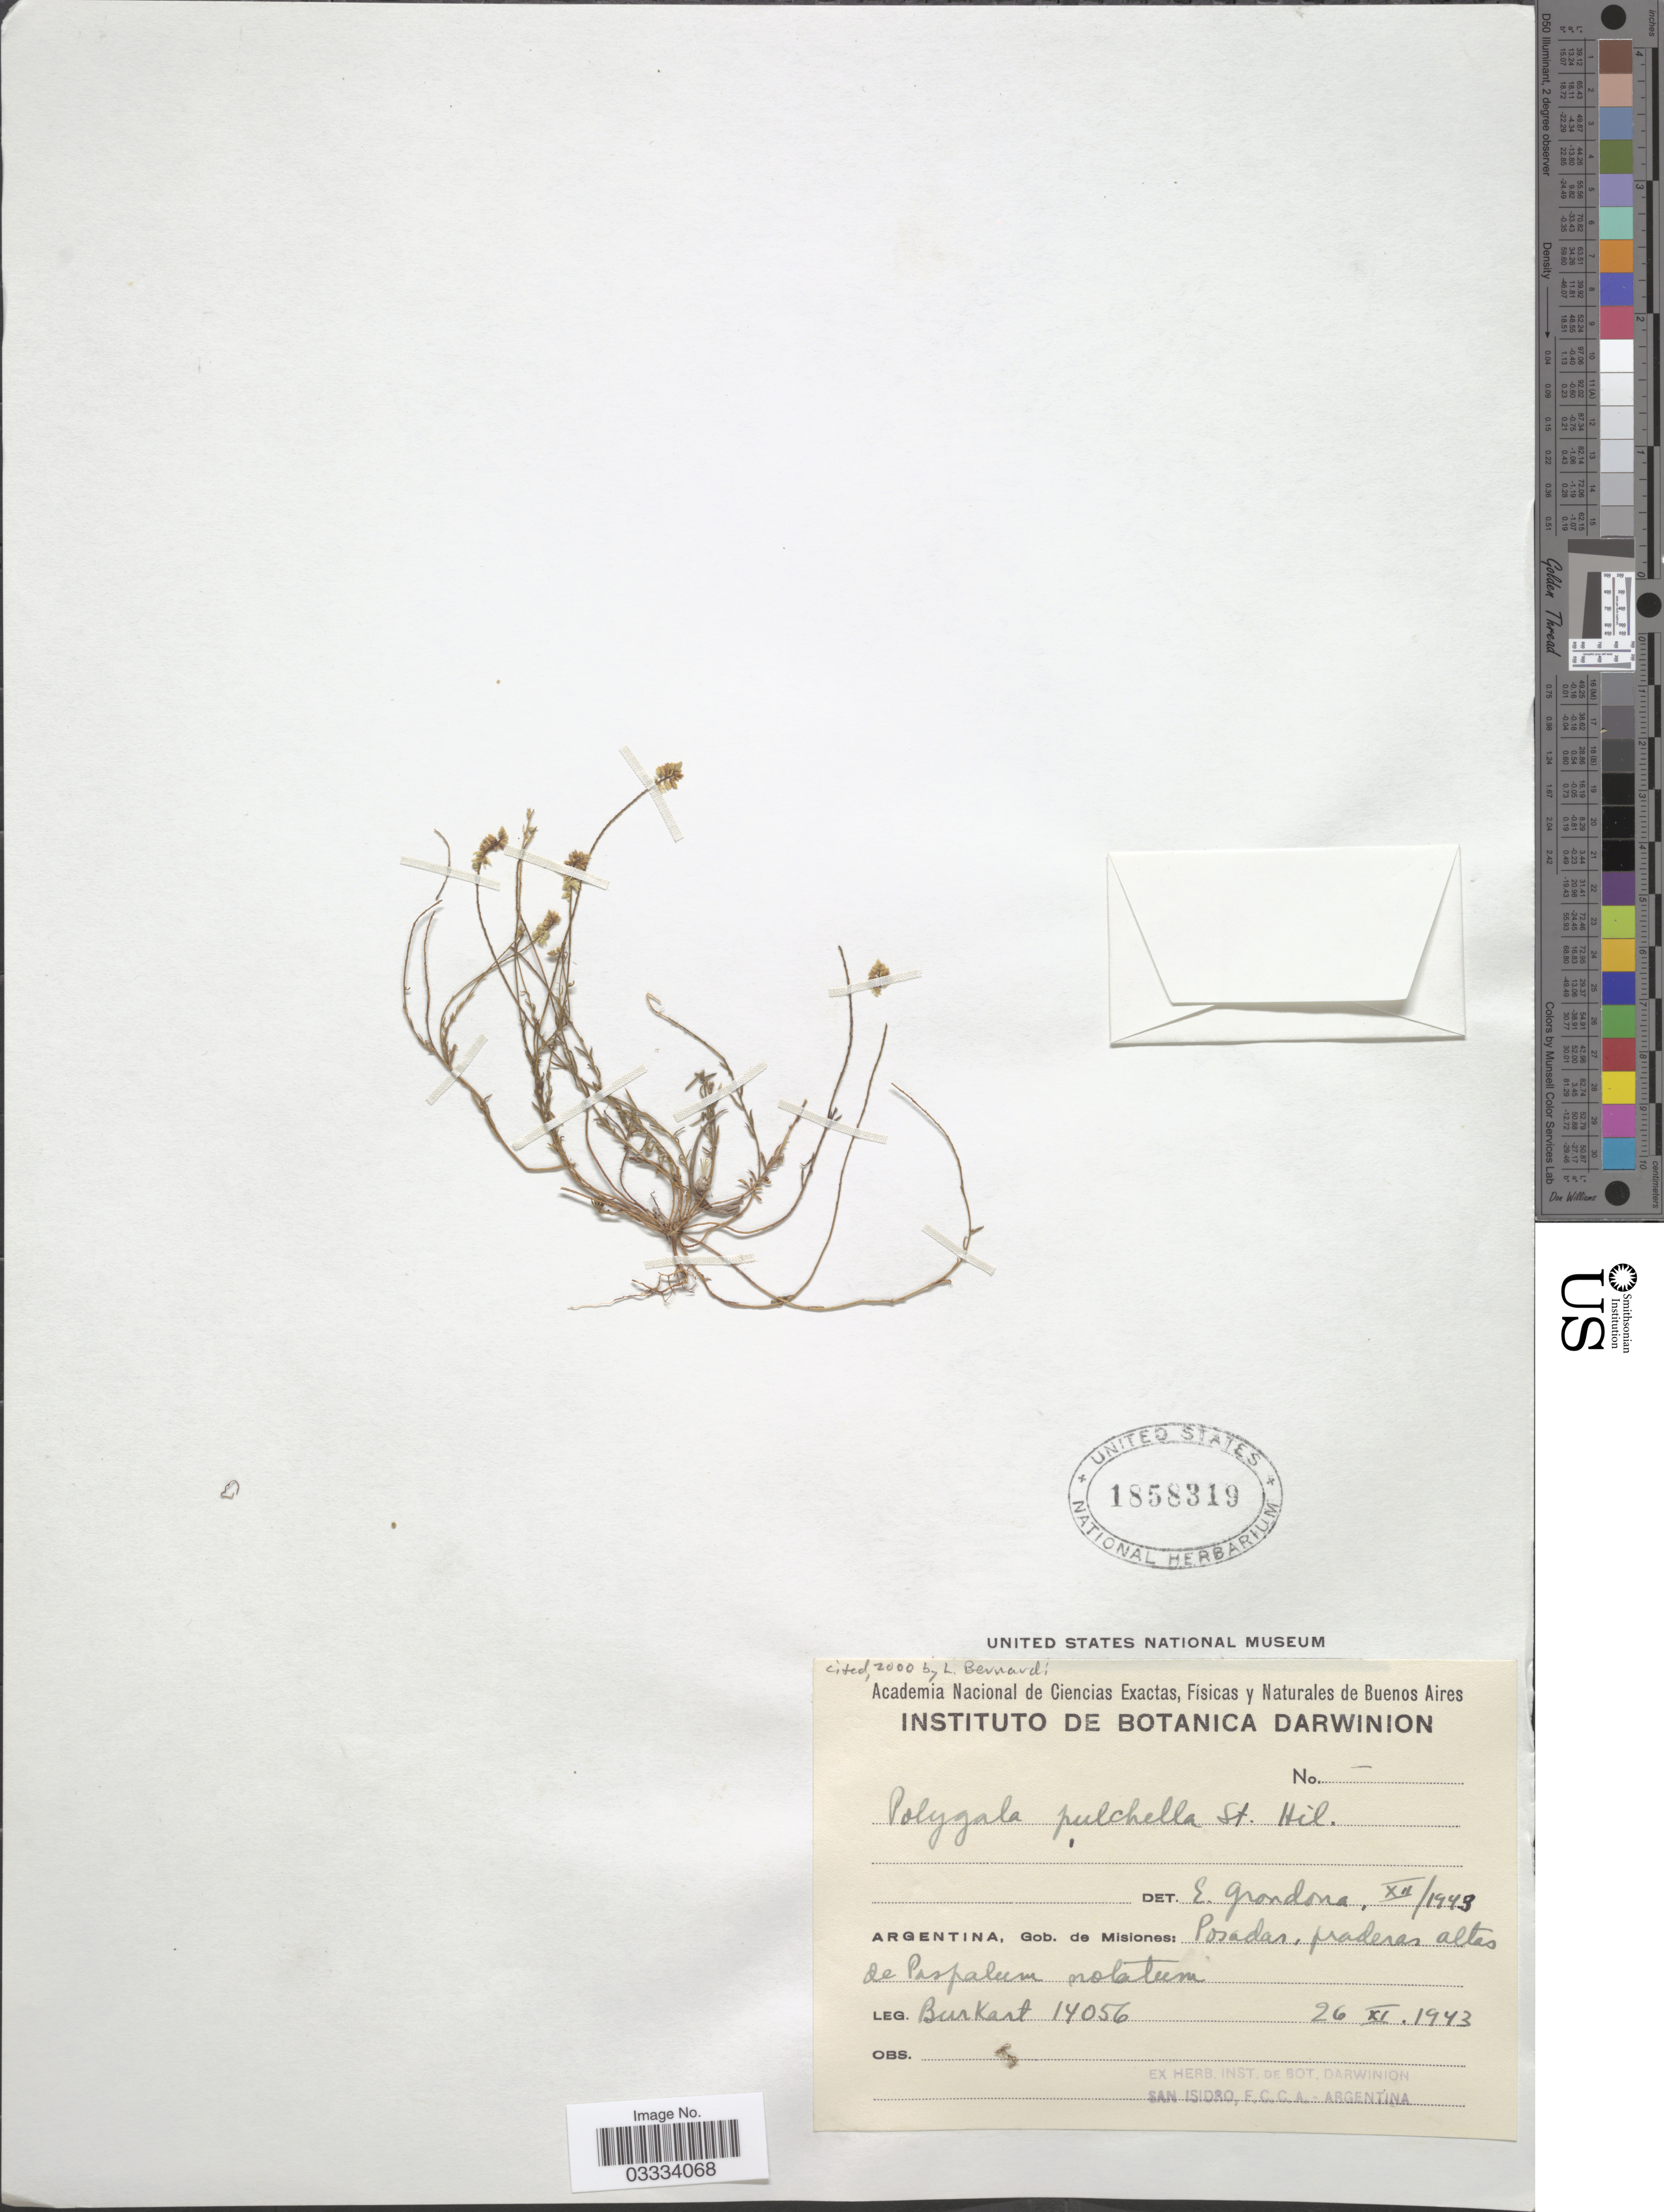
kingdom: Plantae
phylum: Tracheophyta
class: Magnoliopsida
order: Fabales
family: Polygalaceae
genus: Polygala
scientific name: Polygala pulchella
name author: A. St.-Hil. & Moq.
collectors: -- Burkart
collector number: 14056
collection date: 1943-11-26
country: Argentina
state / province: Misiones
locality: Gob. de Misiones: Posadas.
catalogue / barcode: US 1858319